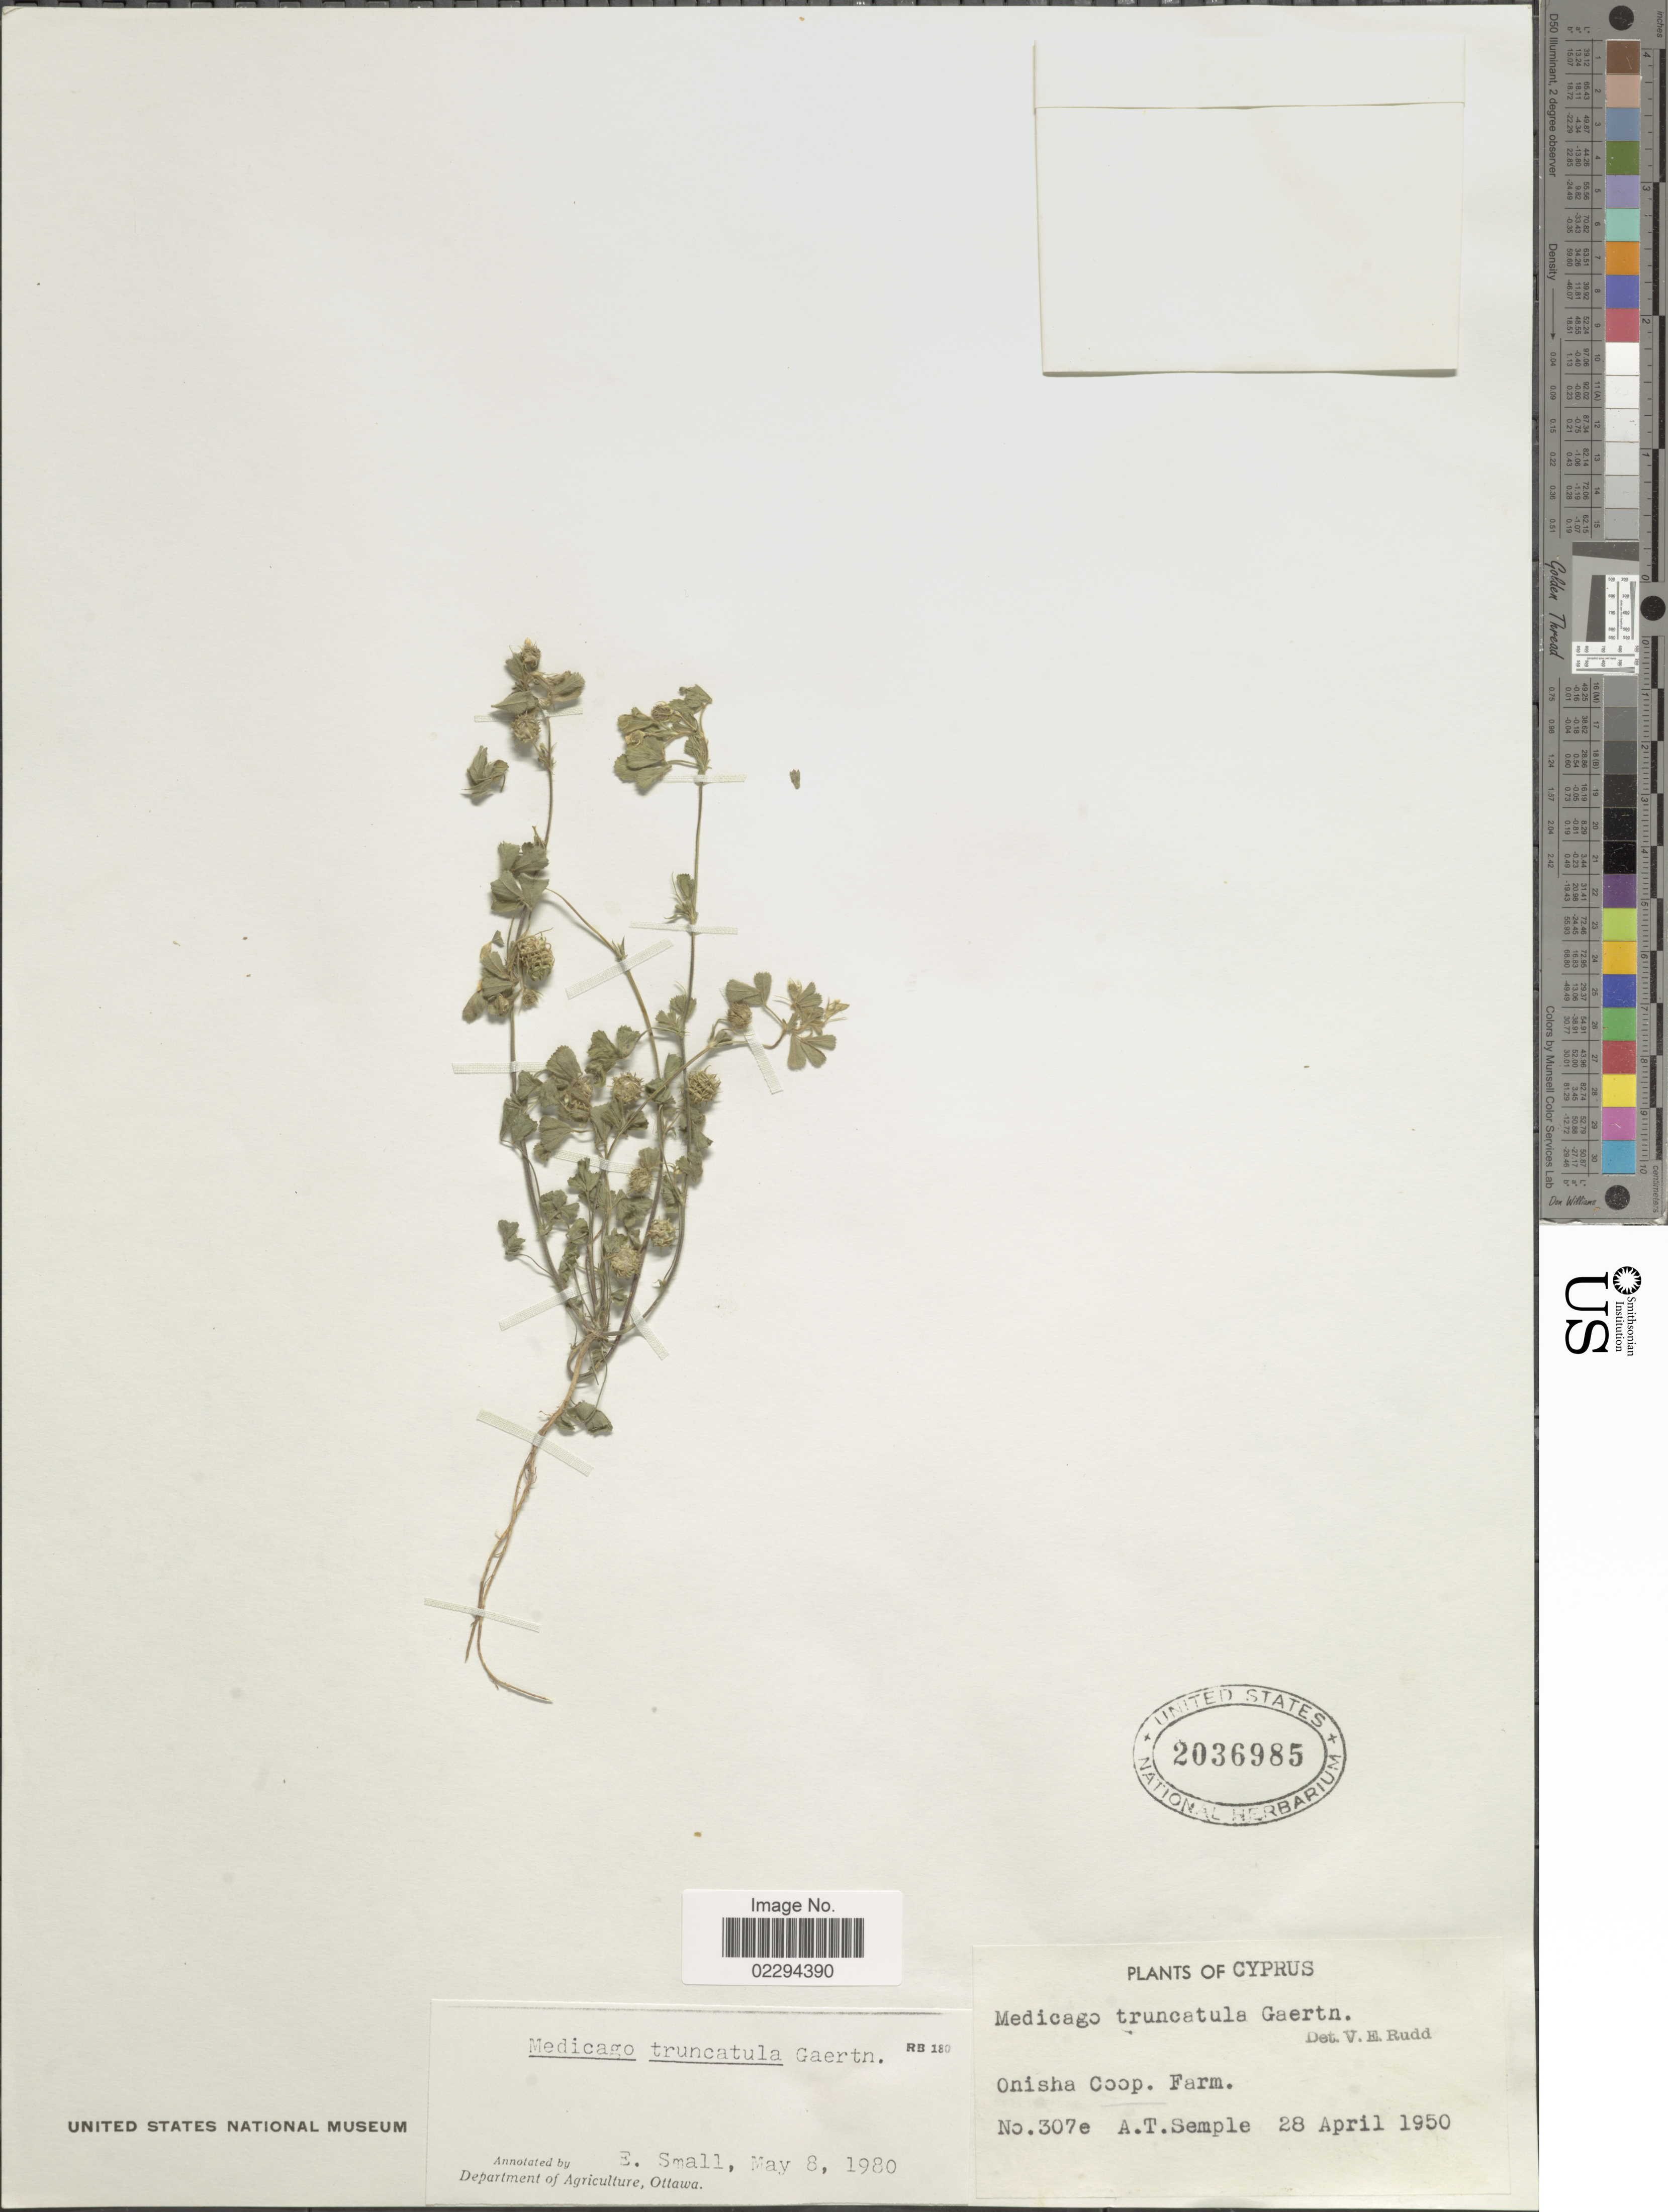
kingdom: Plantae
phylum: Tracheophyta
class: Magnoliopsida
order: Fabales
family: Fabaceae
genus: Medicago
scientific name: Medicago truncatula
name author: Gaertn.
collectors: A. Semple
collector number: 307e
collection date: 1950-04-28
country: Cyprus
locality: Onisha Coop. Farm.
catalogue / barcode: US 2036985